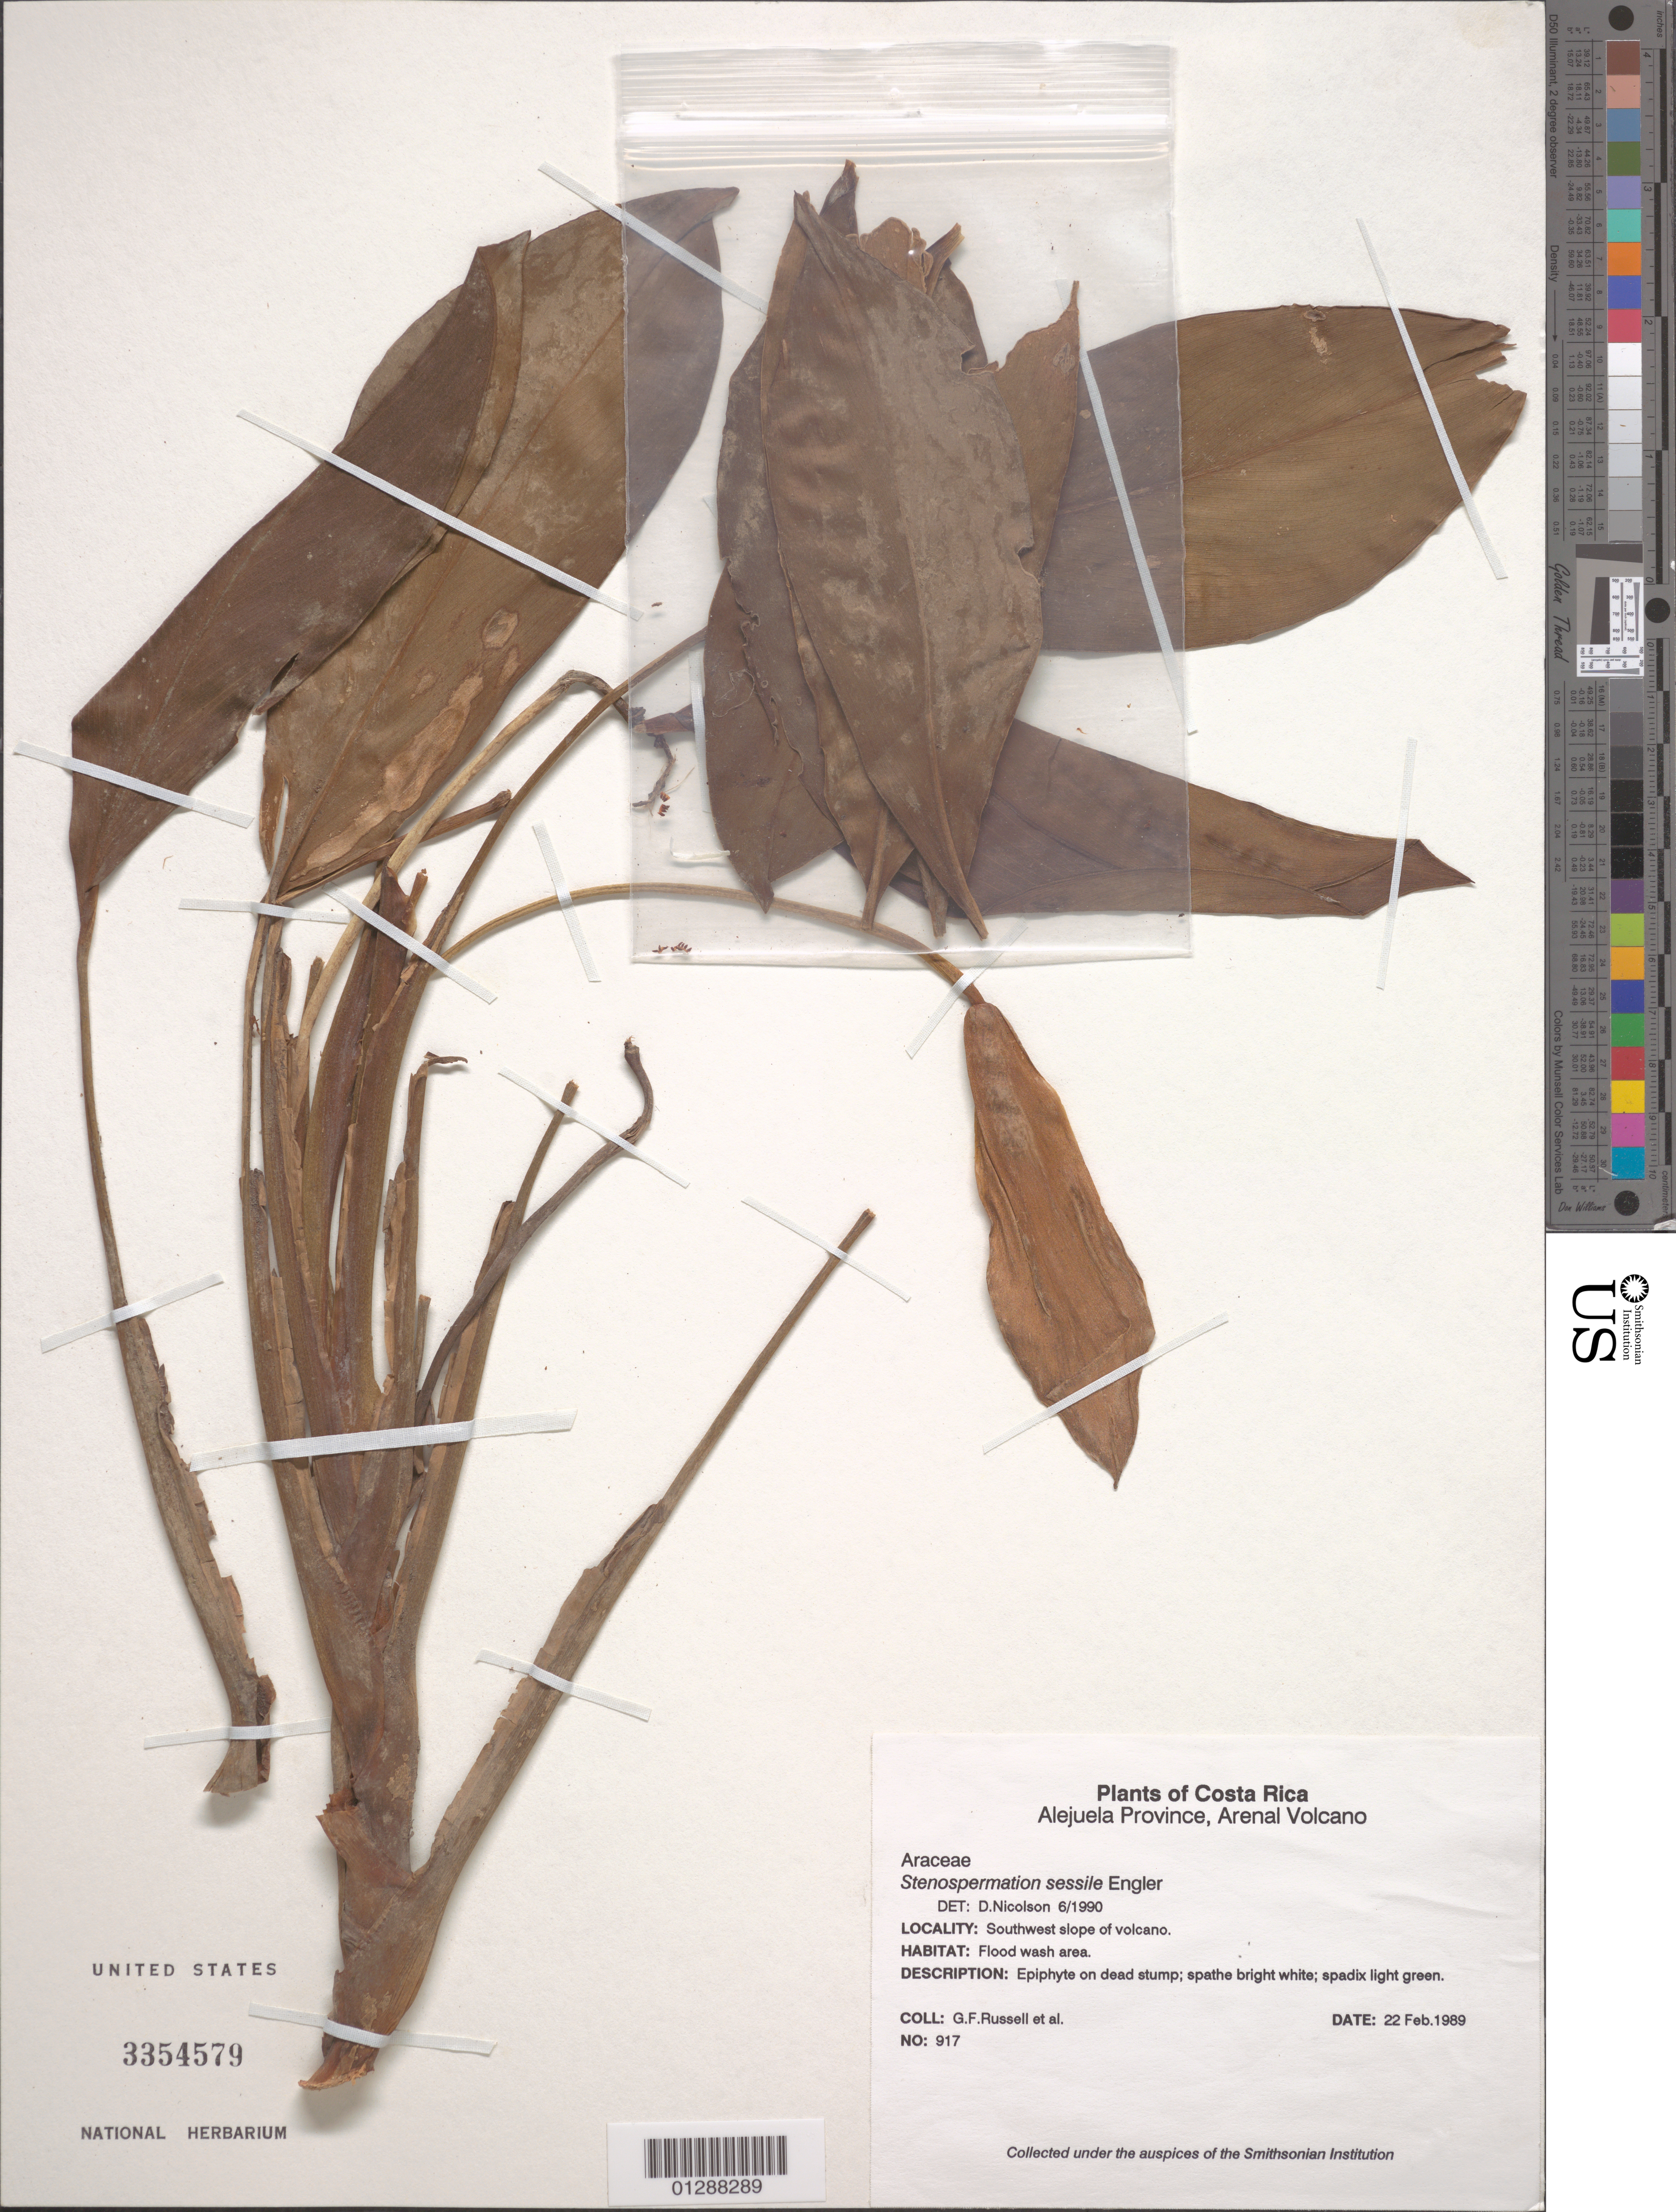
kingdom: Plantae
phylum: Tracheophyta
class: Liliopsida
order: Alismatales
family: Araceae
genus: Stenospermation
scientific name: Stenospermation sessile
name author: Engl.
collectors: G. Russell & et al.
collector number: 917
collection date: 1989-02-22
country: Costa Rica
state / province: Alajuela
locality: Arenal Volcano. Southwest slope of volcano.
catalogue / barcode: US 3354579